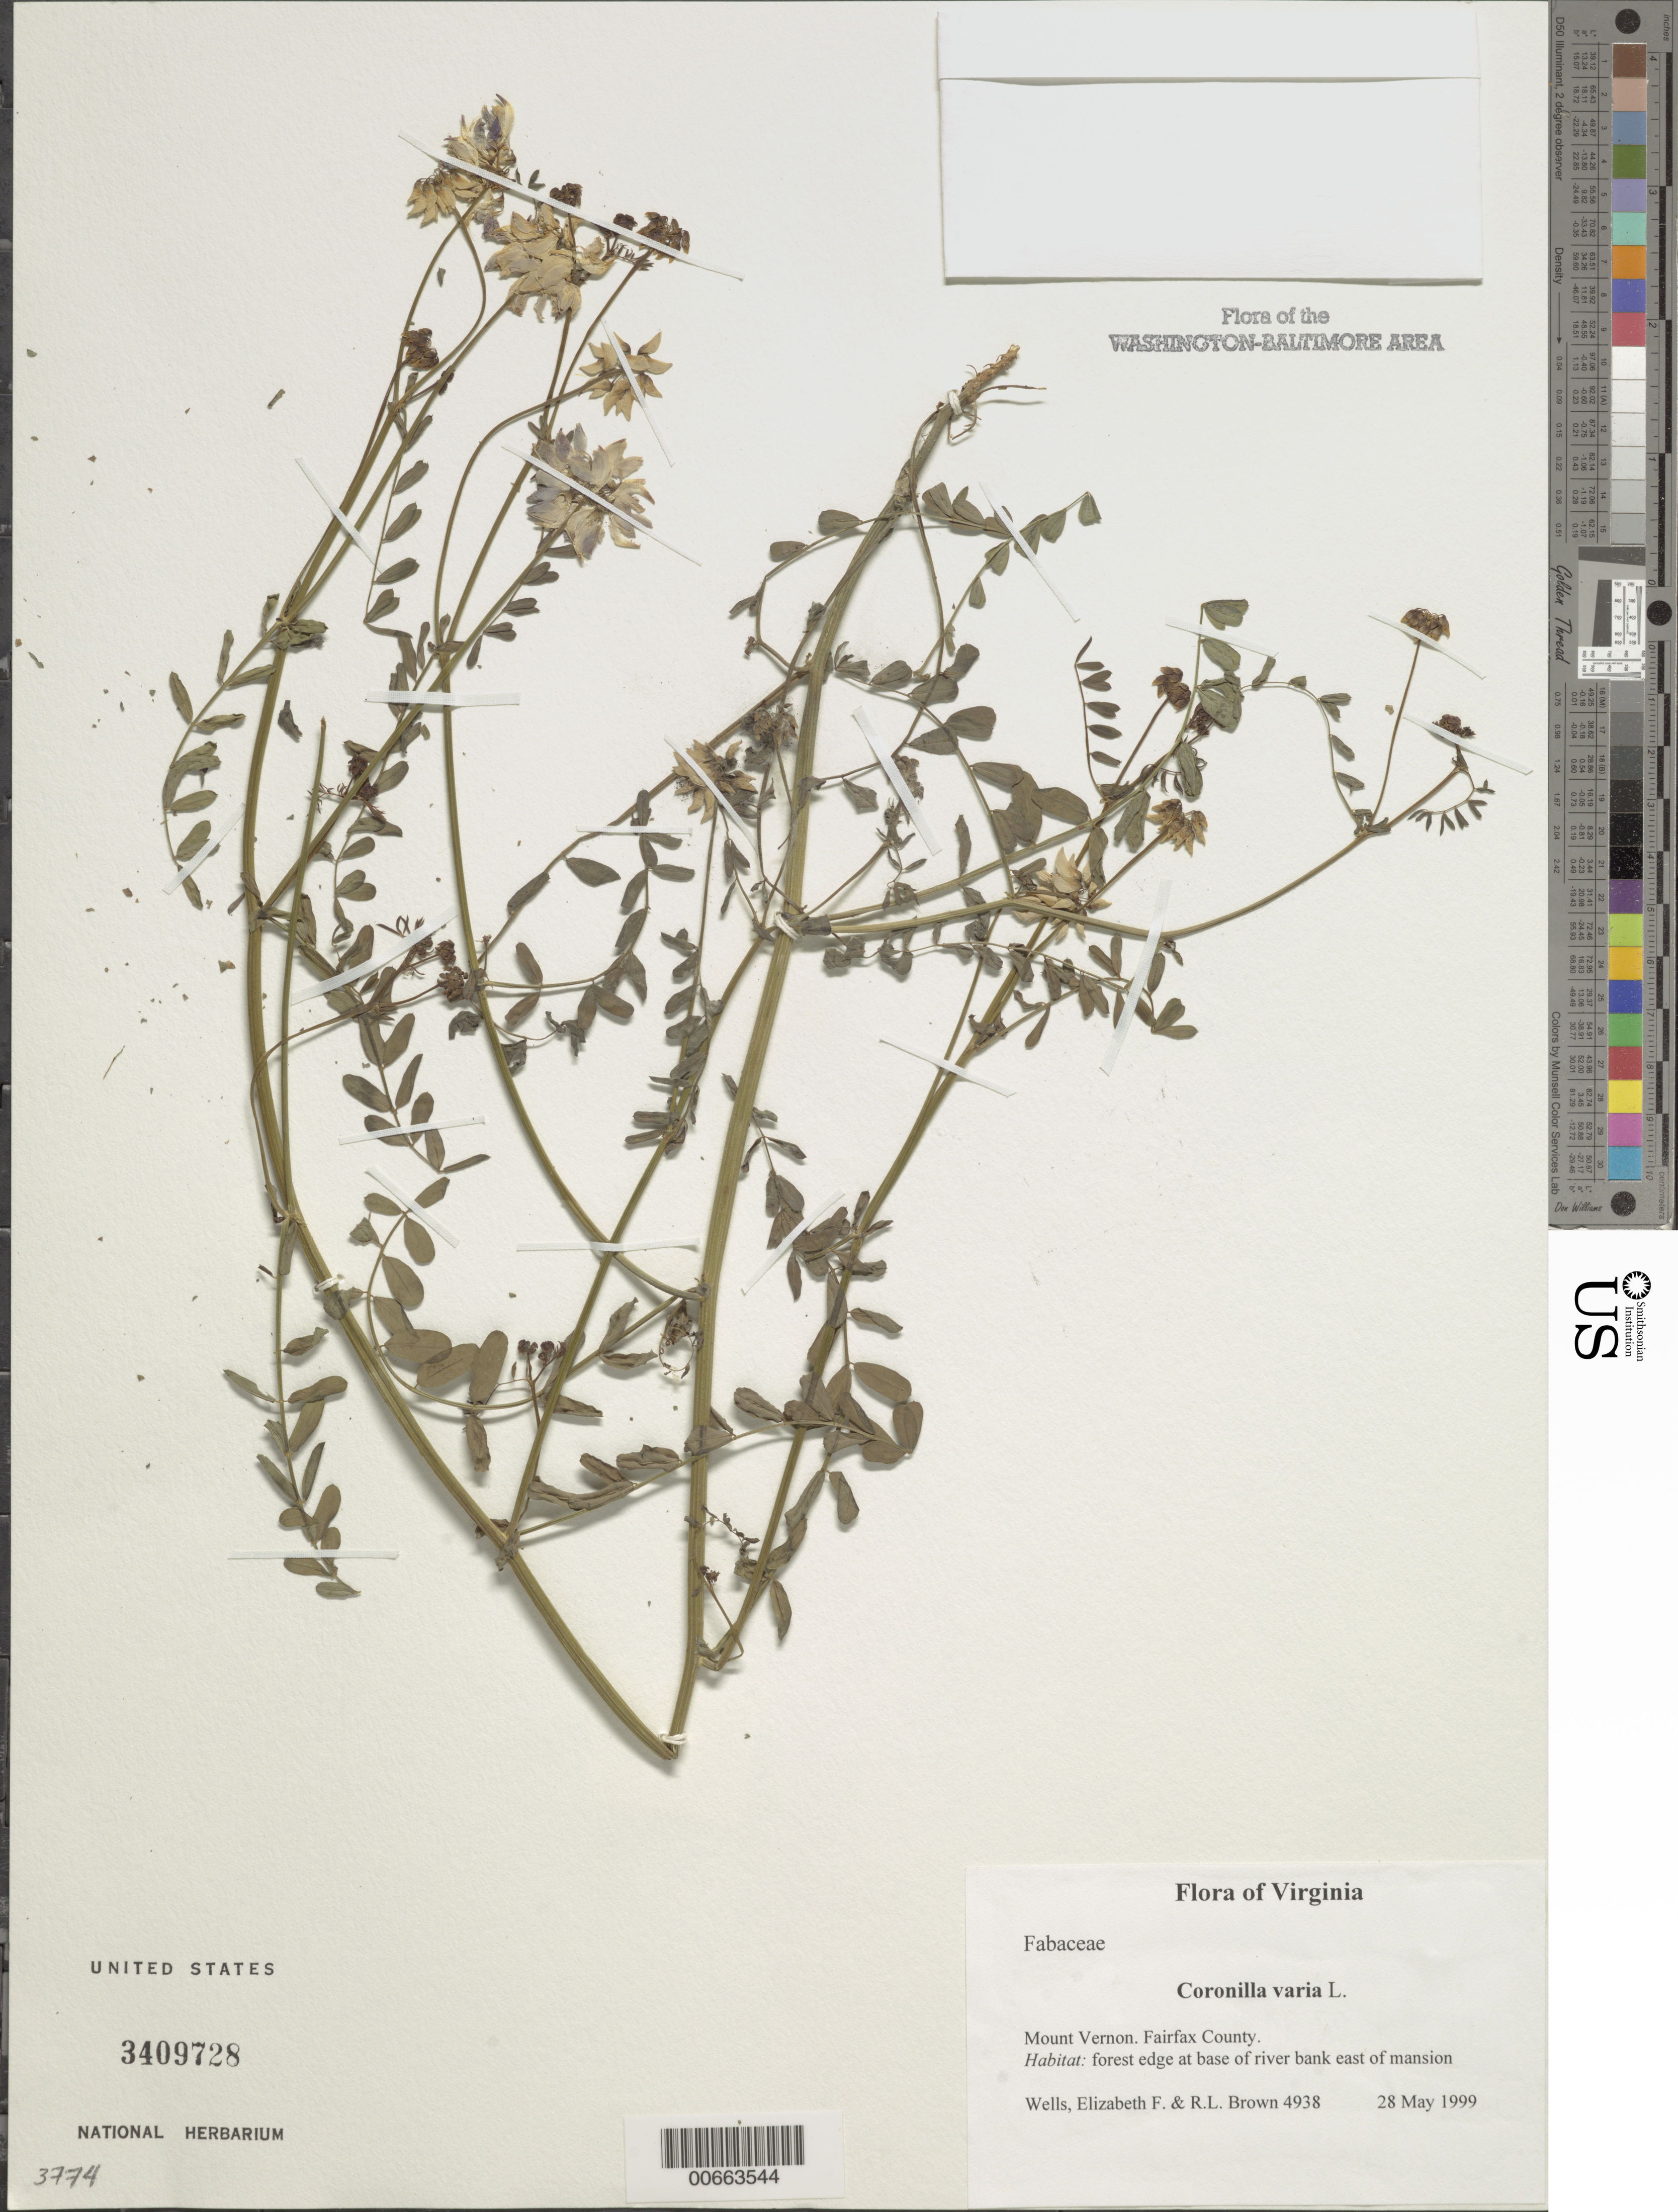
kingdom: Plantae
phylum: Tracheophyta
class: Magnoliopsida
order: Fabales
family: Fabaceae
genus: Coronilla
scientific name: Coronilla varia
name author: L.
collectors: E. F. Wells & R. L. Brown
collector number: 4938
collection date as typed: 28 May 1999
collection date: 1999-05-28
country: United States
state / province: Virginia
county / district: Fairfax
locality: Mount Vernon. East of mansion.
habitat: Forest edge at base of river bank.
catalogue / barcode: US 3409728